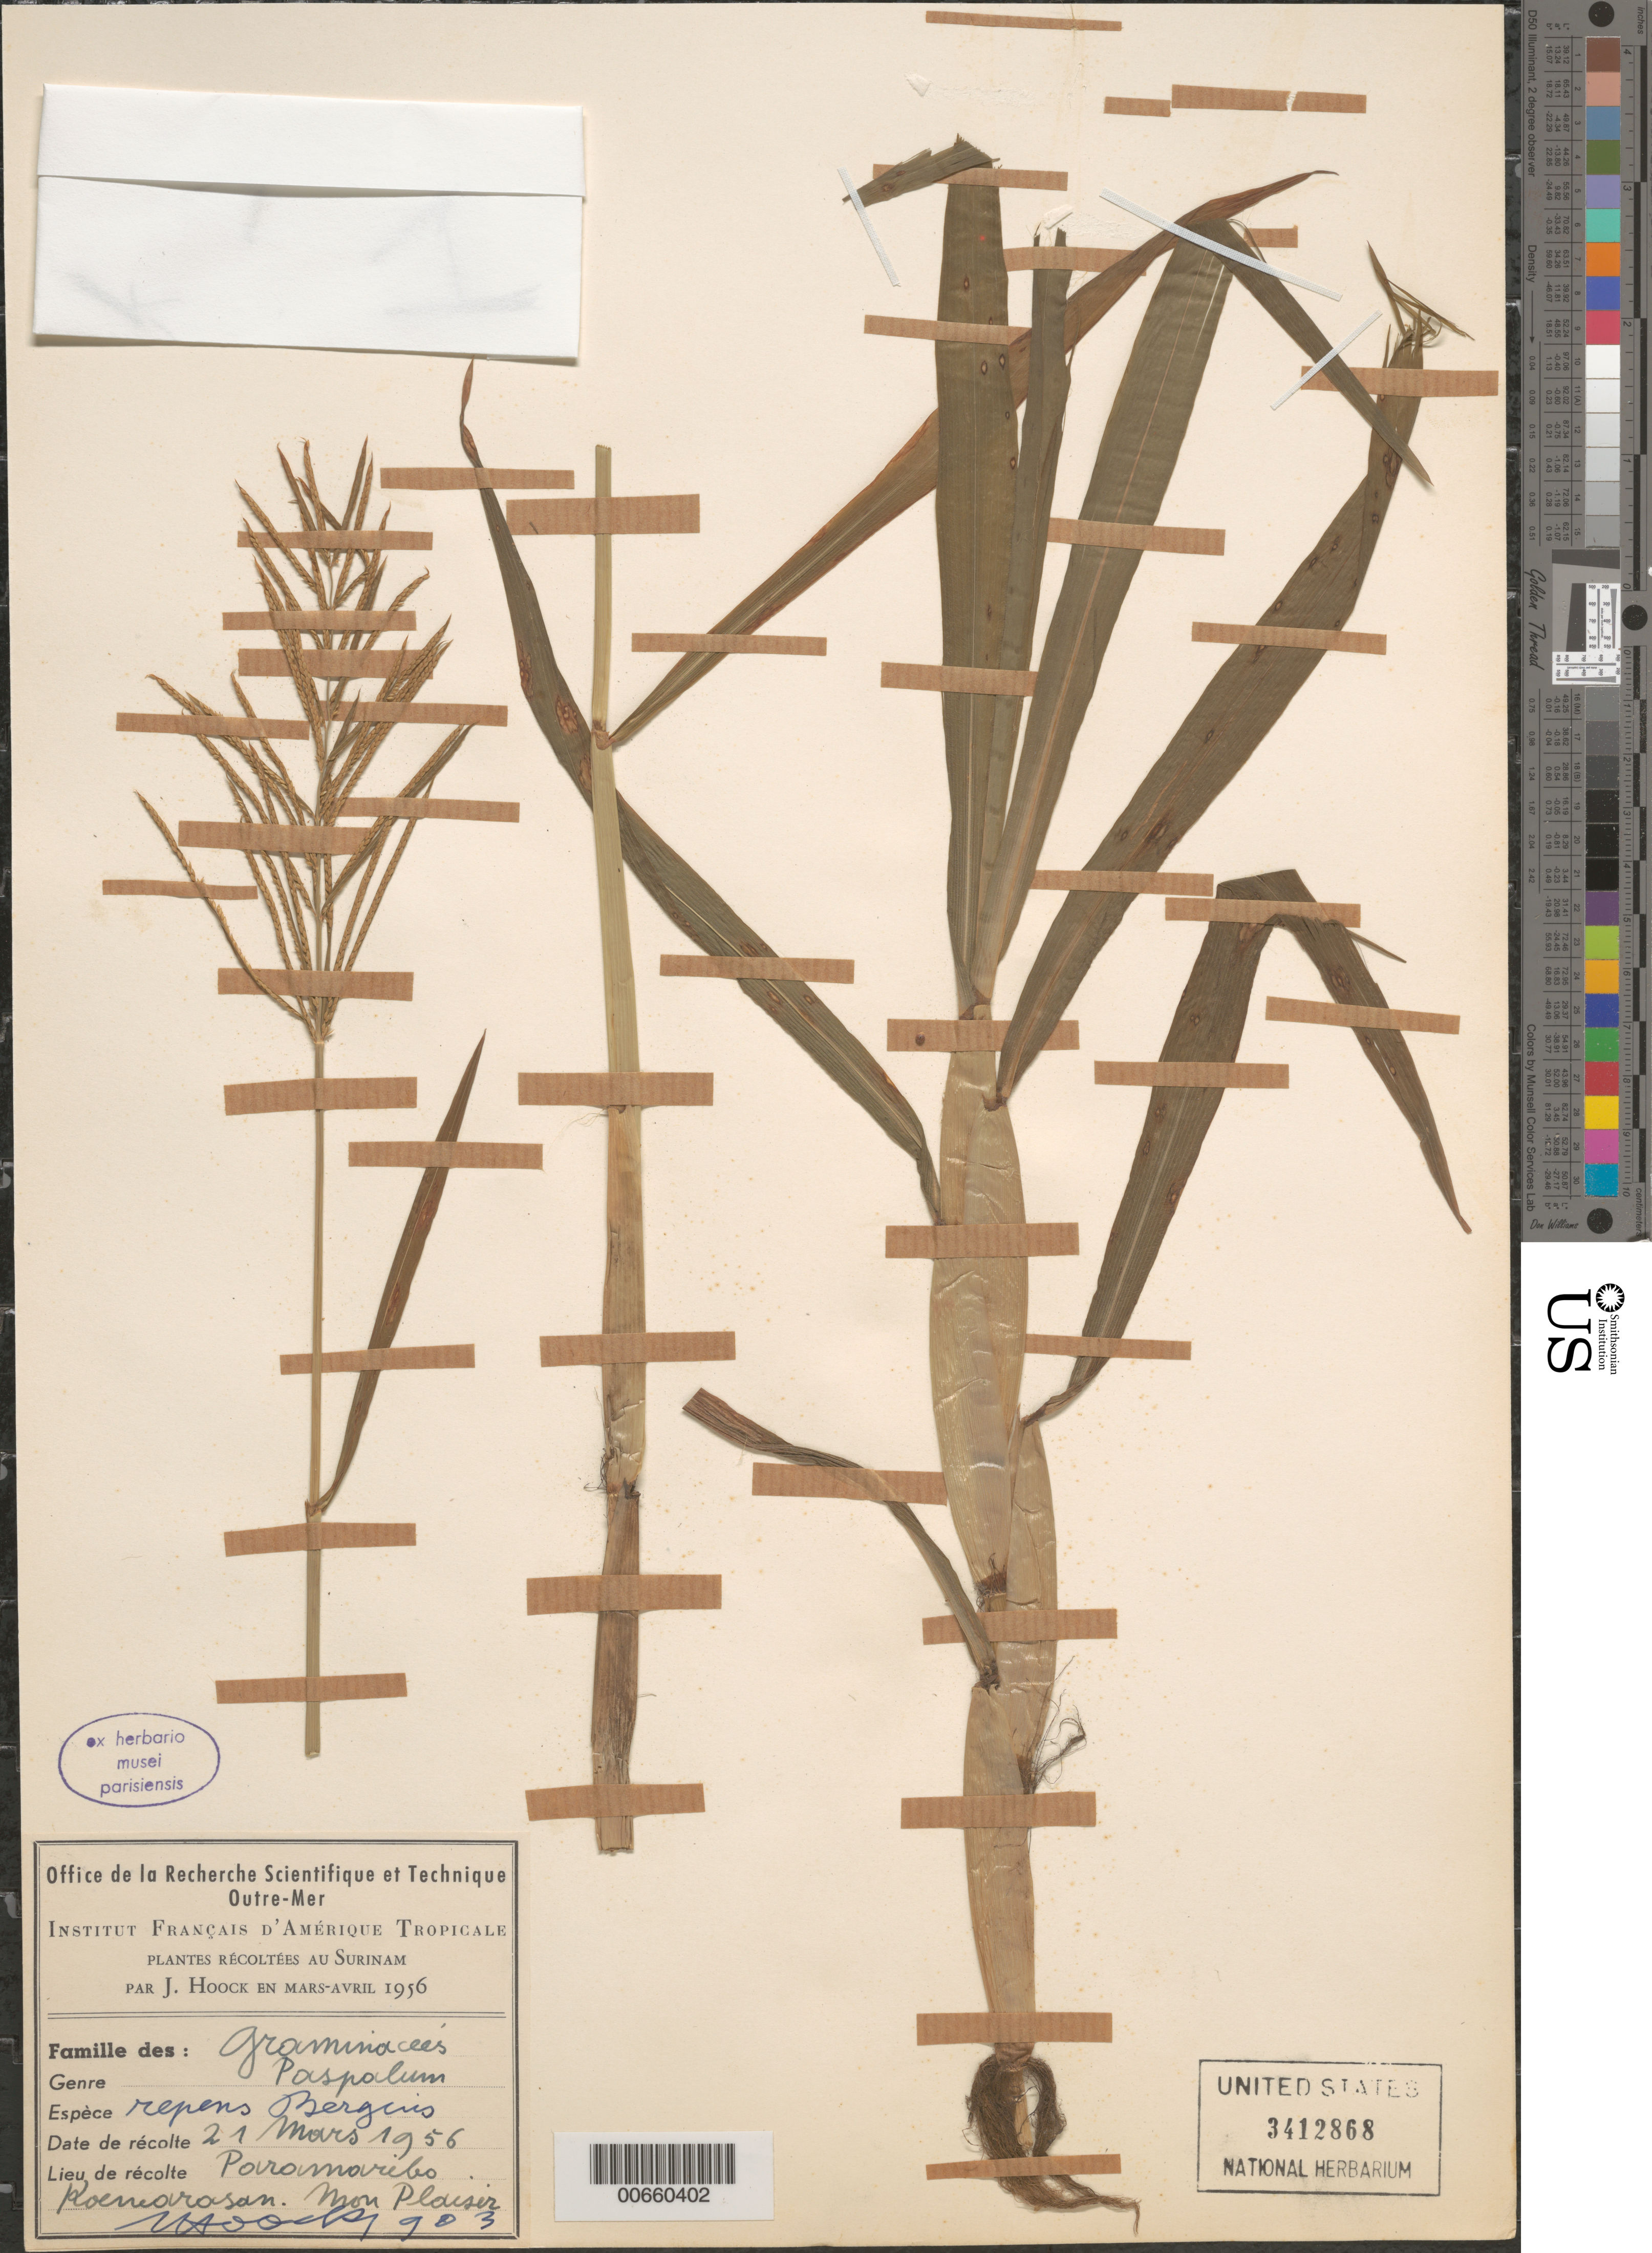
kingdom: Plantae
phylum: Tracheophyta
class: Liliopsida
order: Poales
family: Poaceae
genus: Paspalum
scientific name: Paspalum repens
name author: P.J. Bergius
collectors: J. Hoock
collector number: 903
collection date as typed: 21-Mar-56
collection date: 1956-03-21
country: Suriname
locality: Paramaribo, Koenearasan, Mon Plaisir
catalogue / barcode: US 3412868